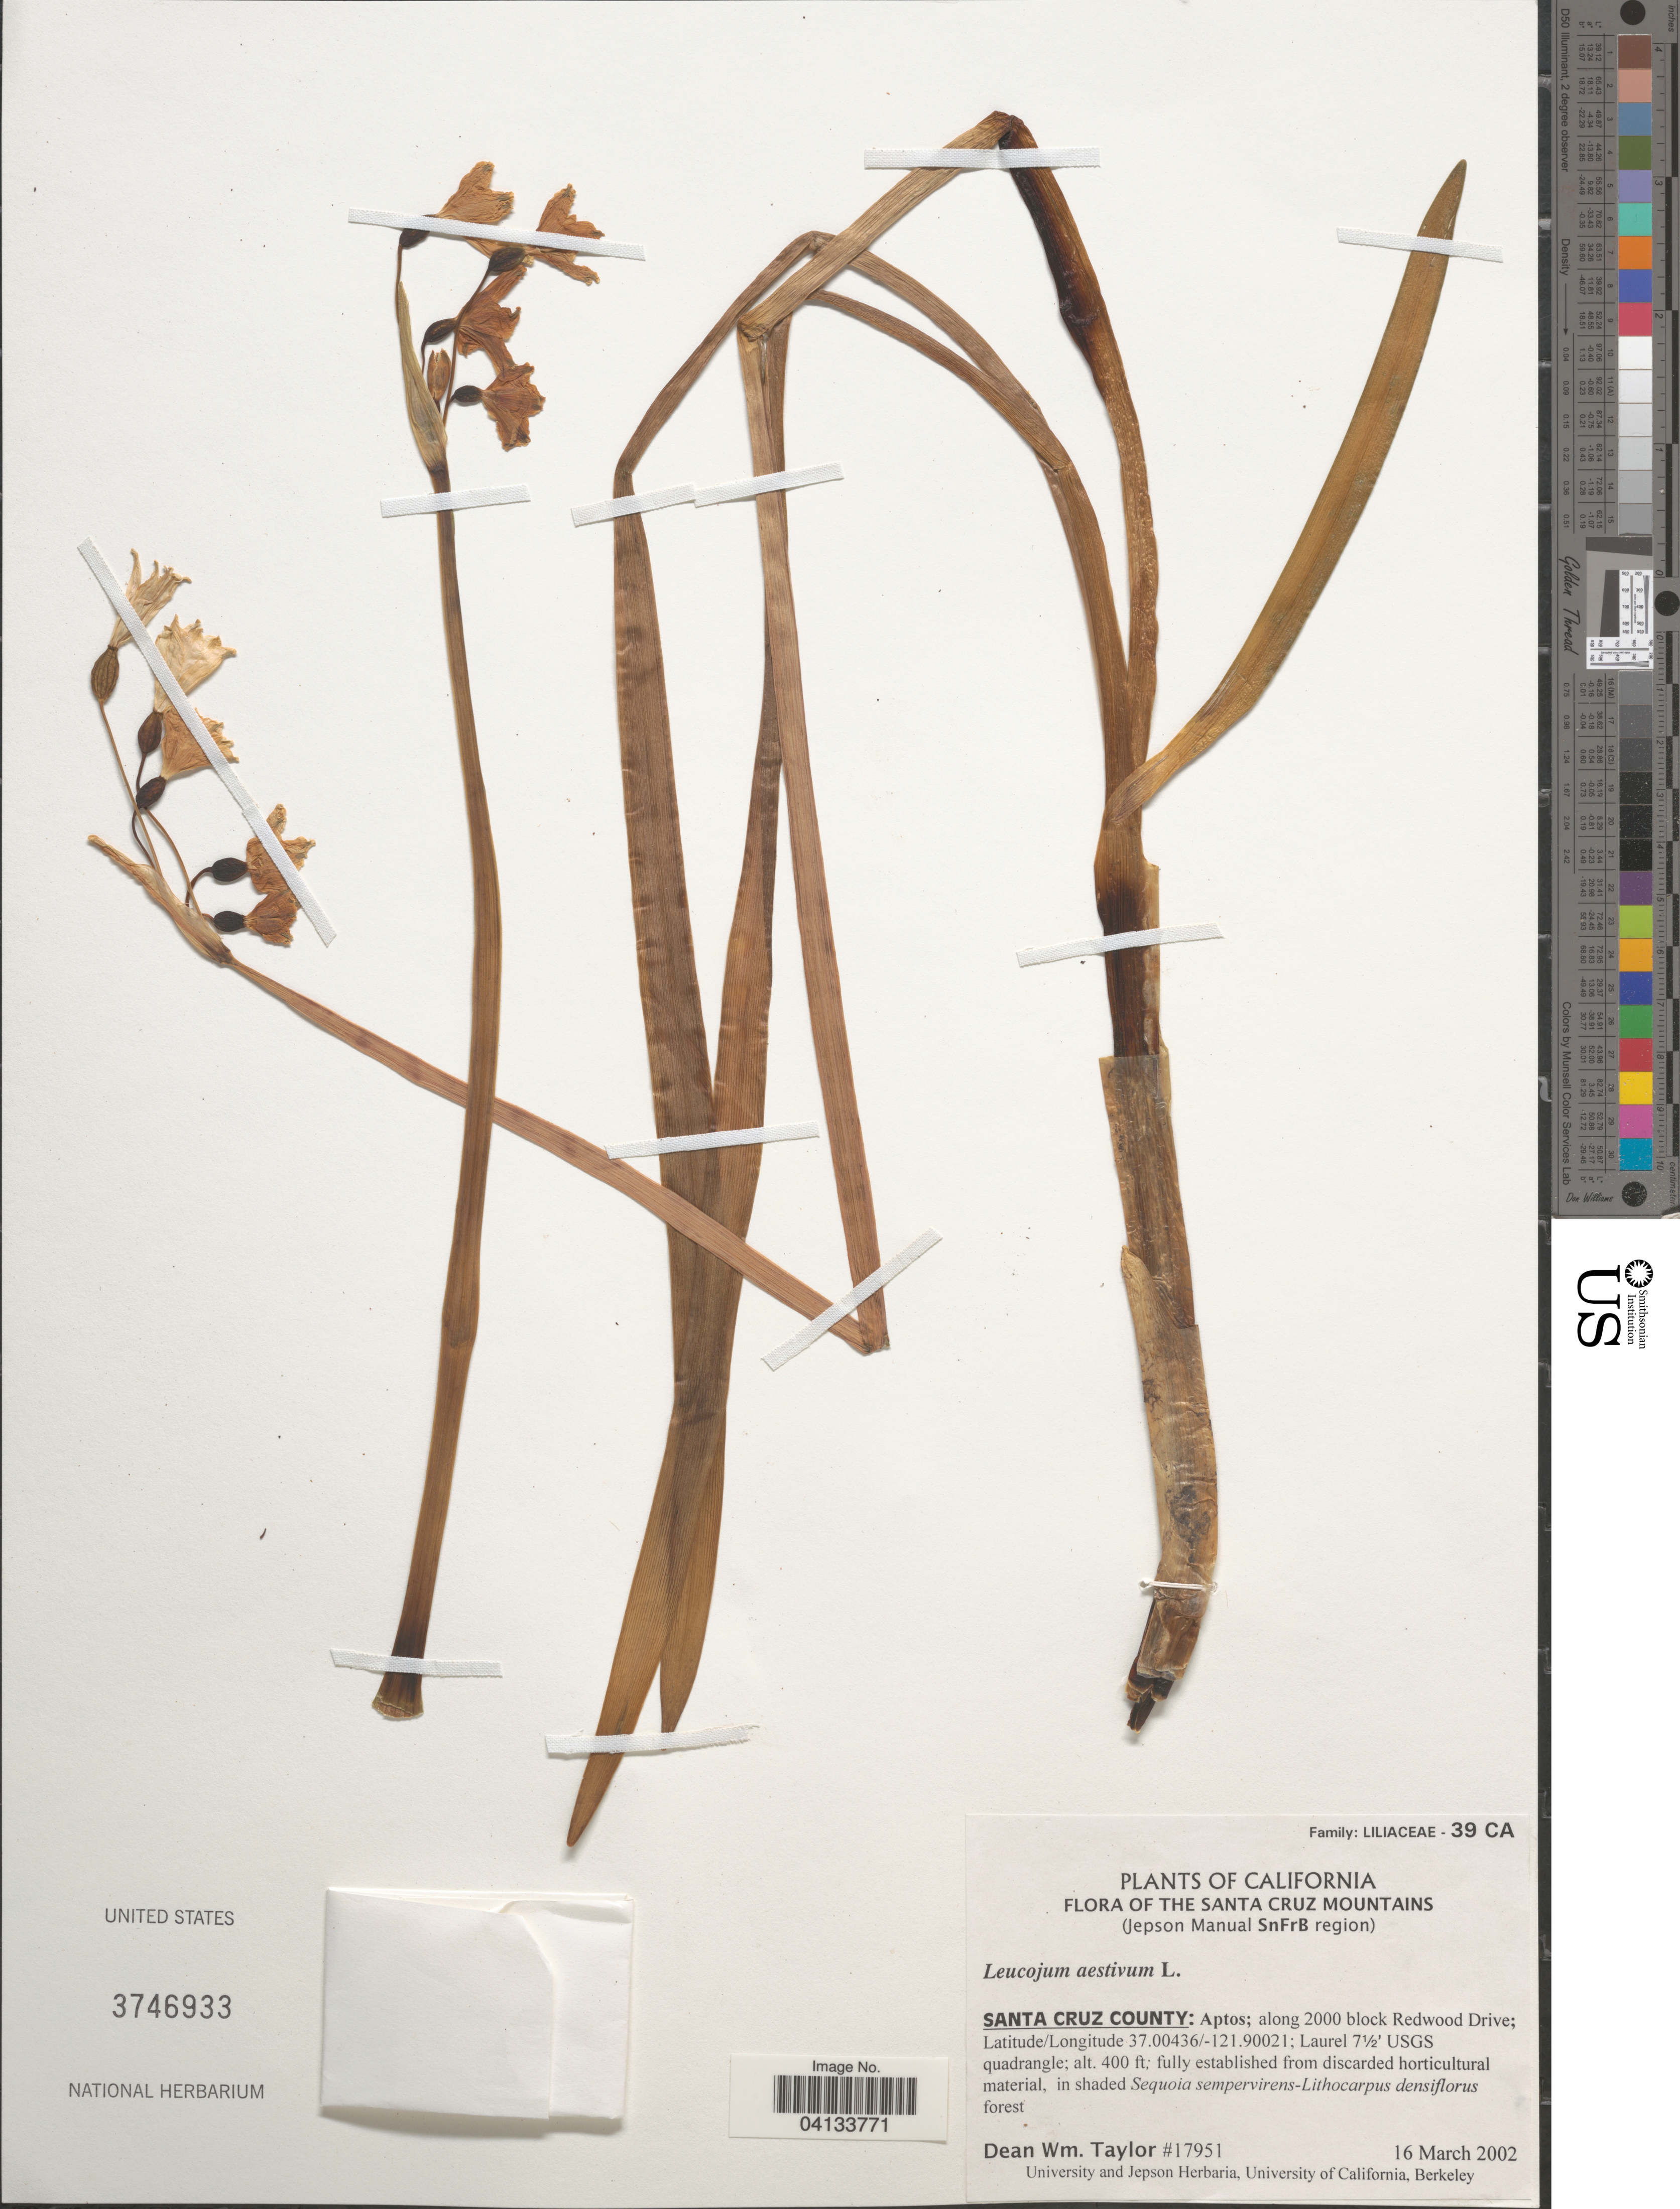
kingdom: Plantae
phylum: Tracheophyta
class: Liliopsida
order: Asparagales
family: Amaryllidaceae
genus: Leucojum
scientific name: Leucojum aestivum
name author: L.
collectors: D. W. Taylor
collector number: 17951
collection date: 2002-03-16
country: United States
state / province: California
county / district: Santa Cruz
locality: The Santa Cruz Mountains (Jepson Manual SnFrB region). Santa Cruz County: Aptos; along 2000 block Redwood Drive; Laurel 7½' USGS quadrangle.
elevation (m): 122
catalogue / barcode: US 3746933